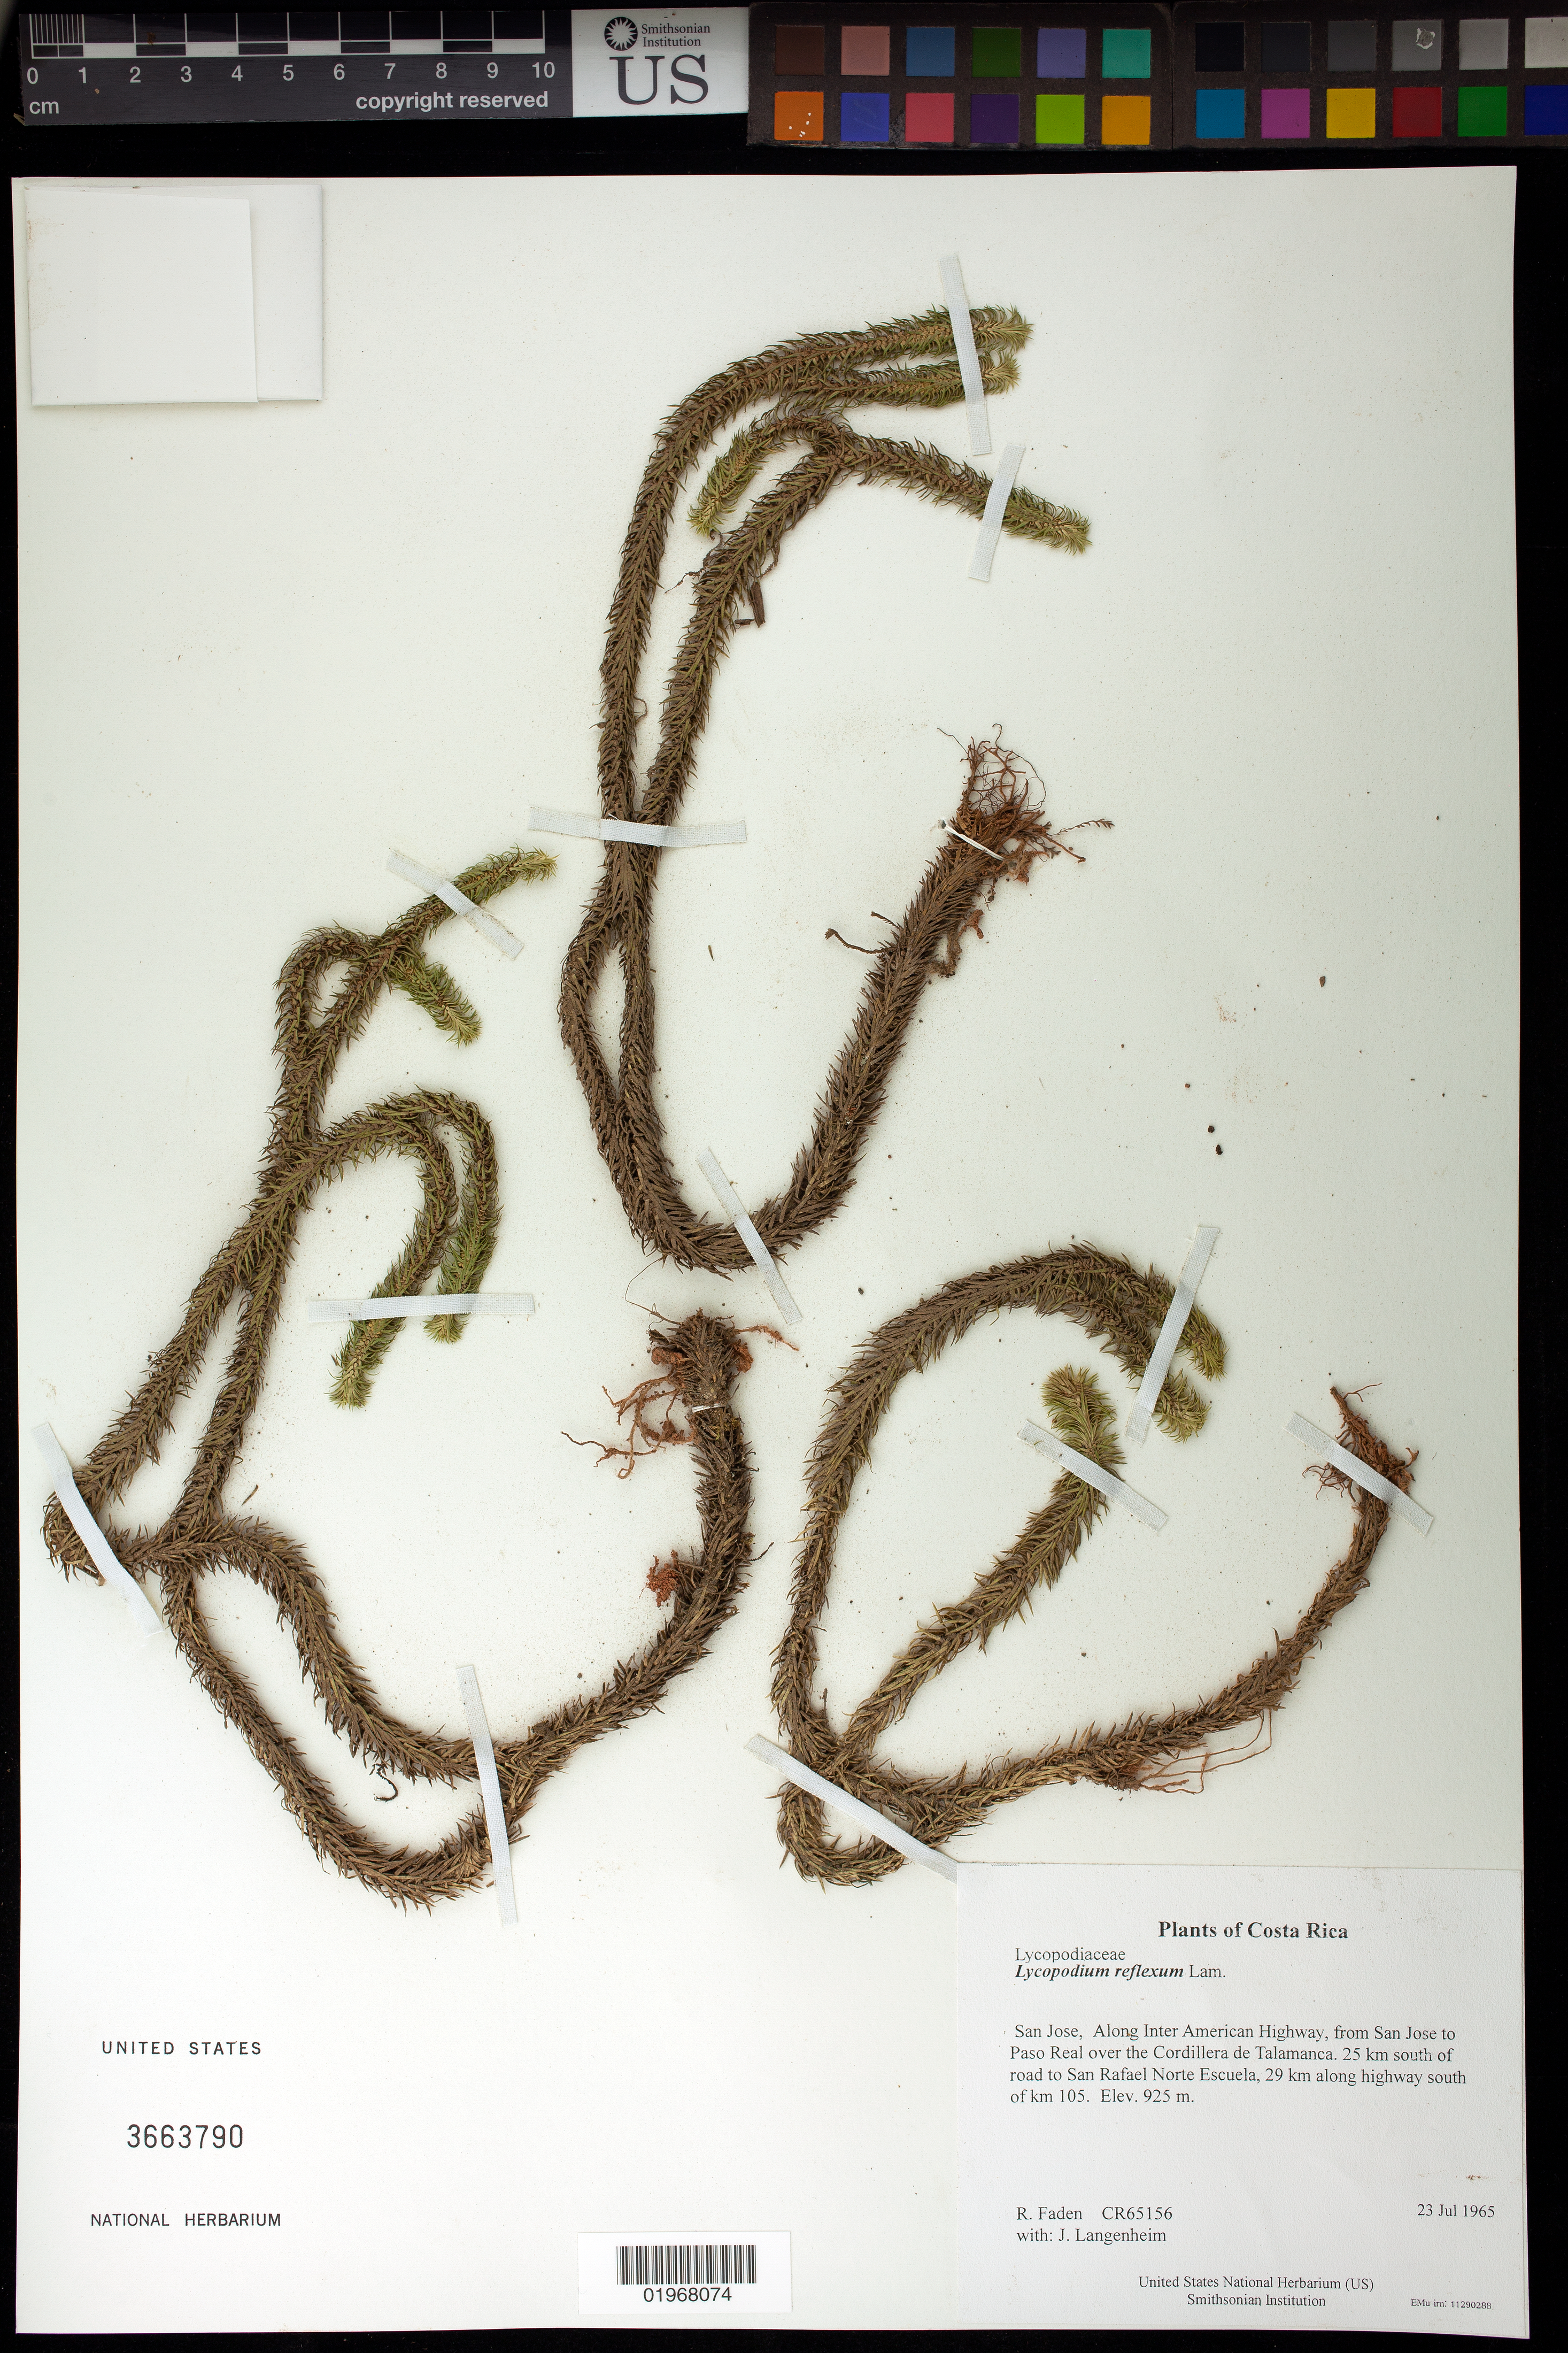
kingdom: Plantae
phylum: Tracheophyta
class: Lycopodiopsida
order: Lycopodiales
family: Lycopodiaceae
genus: Phlegmariurus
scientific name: Phlegmariurus reflexus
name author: (Lam.) B. Øllg.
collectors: R. B. Faden & J. Langenheim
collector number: CR65156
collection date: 1965-07-23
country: Costa Rica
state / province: San Jose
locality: Along Inter American Highway, from San Jose to Paso Real over the Cordillera de Talamanca, . 25 km south of road to San Rafael Norte Escuela, 29 km along highway south of km 105.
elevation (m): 925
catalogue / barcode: US 3663790